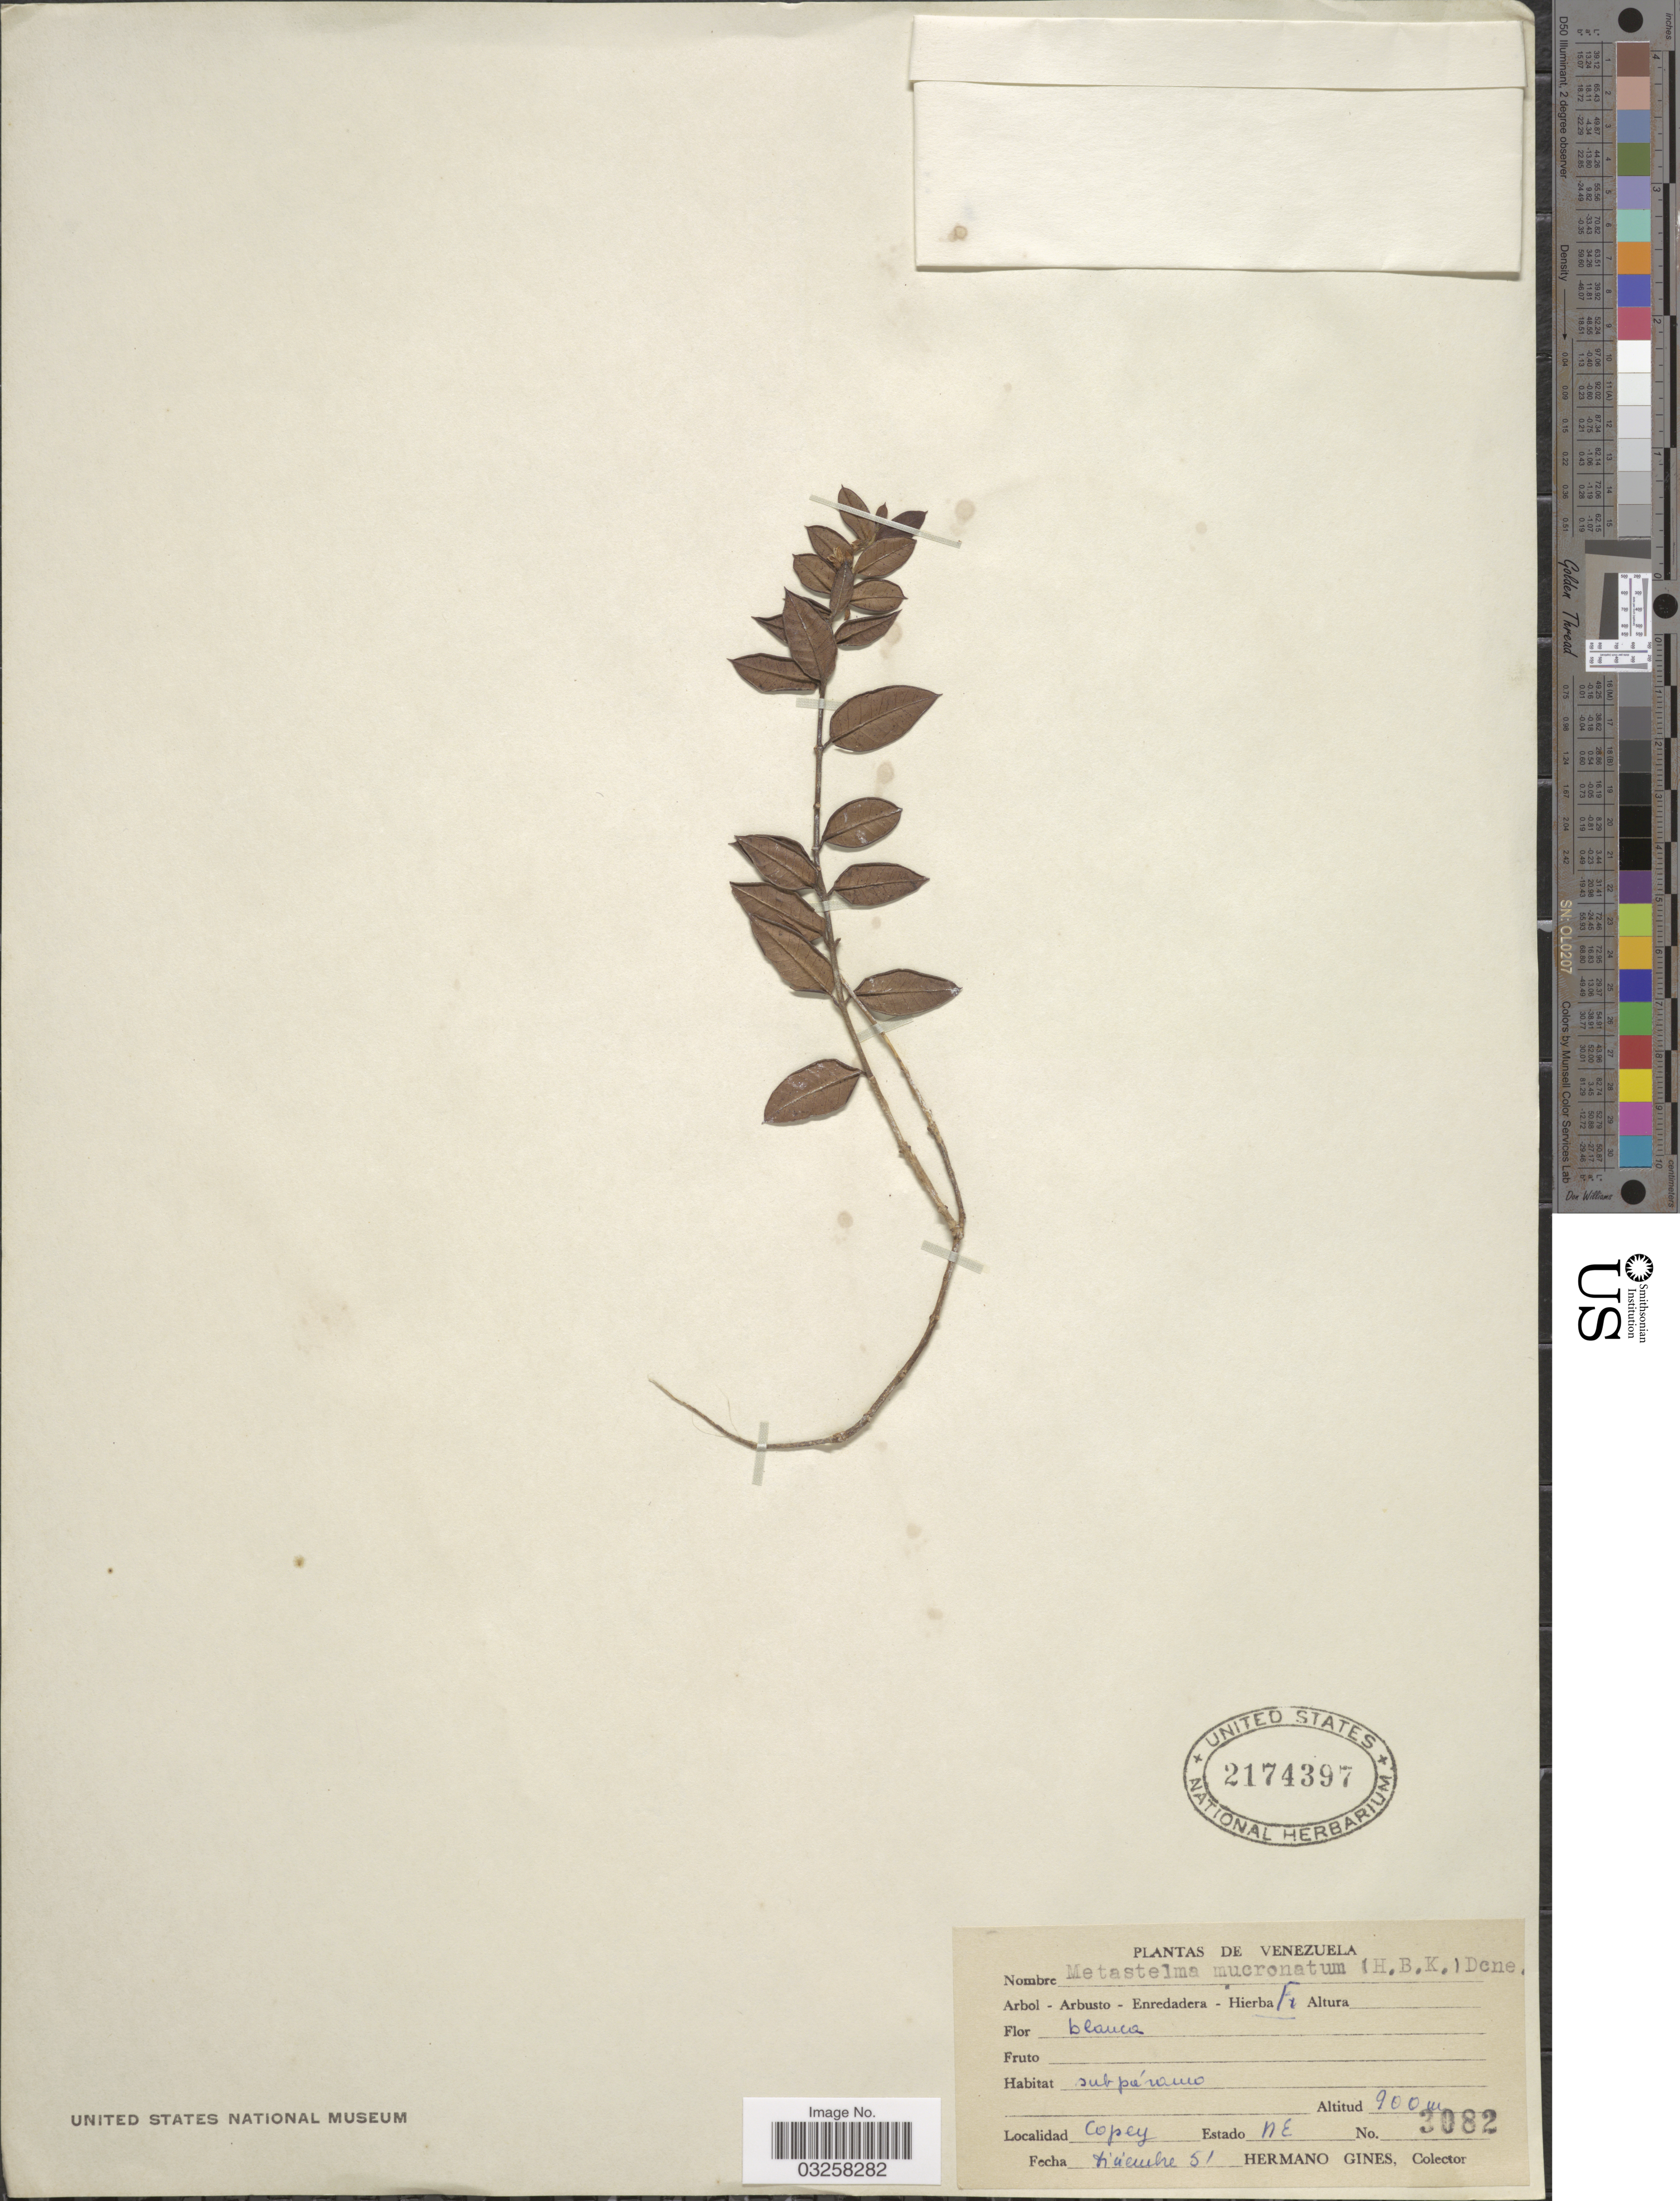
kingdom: Plantae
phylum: Tracheophyta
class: Magnoliopsida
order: Gentianales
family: Apocynaceae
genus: Ditassa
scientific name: Ditassa albonerva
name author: (R.W. Holm) Morillo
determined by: Liede-Schumann, Sigrid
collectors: Bro. Gines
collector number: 3082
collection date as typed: Transcribed d/m/y: /12/51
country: Venezuela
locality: Copey, Estado NE.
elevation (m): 900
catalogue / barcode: US 2174397